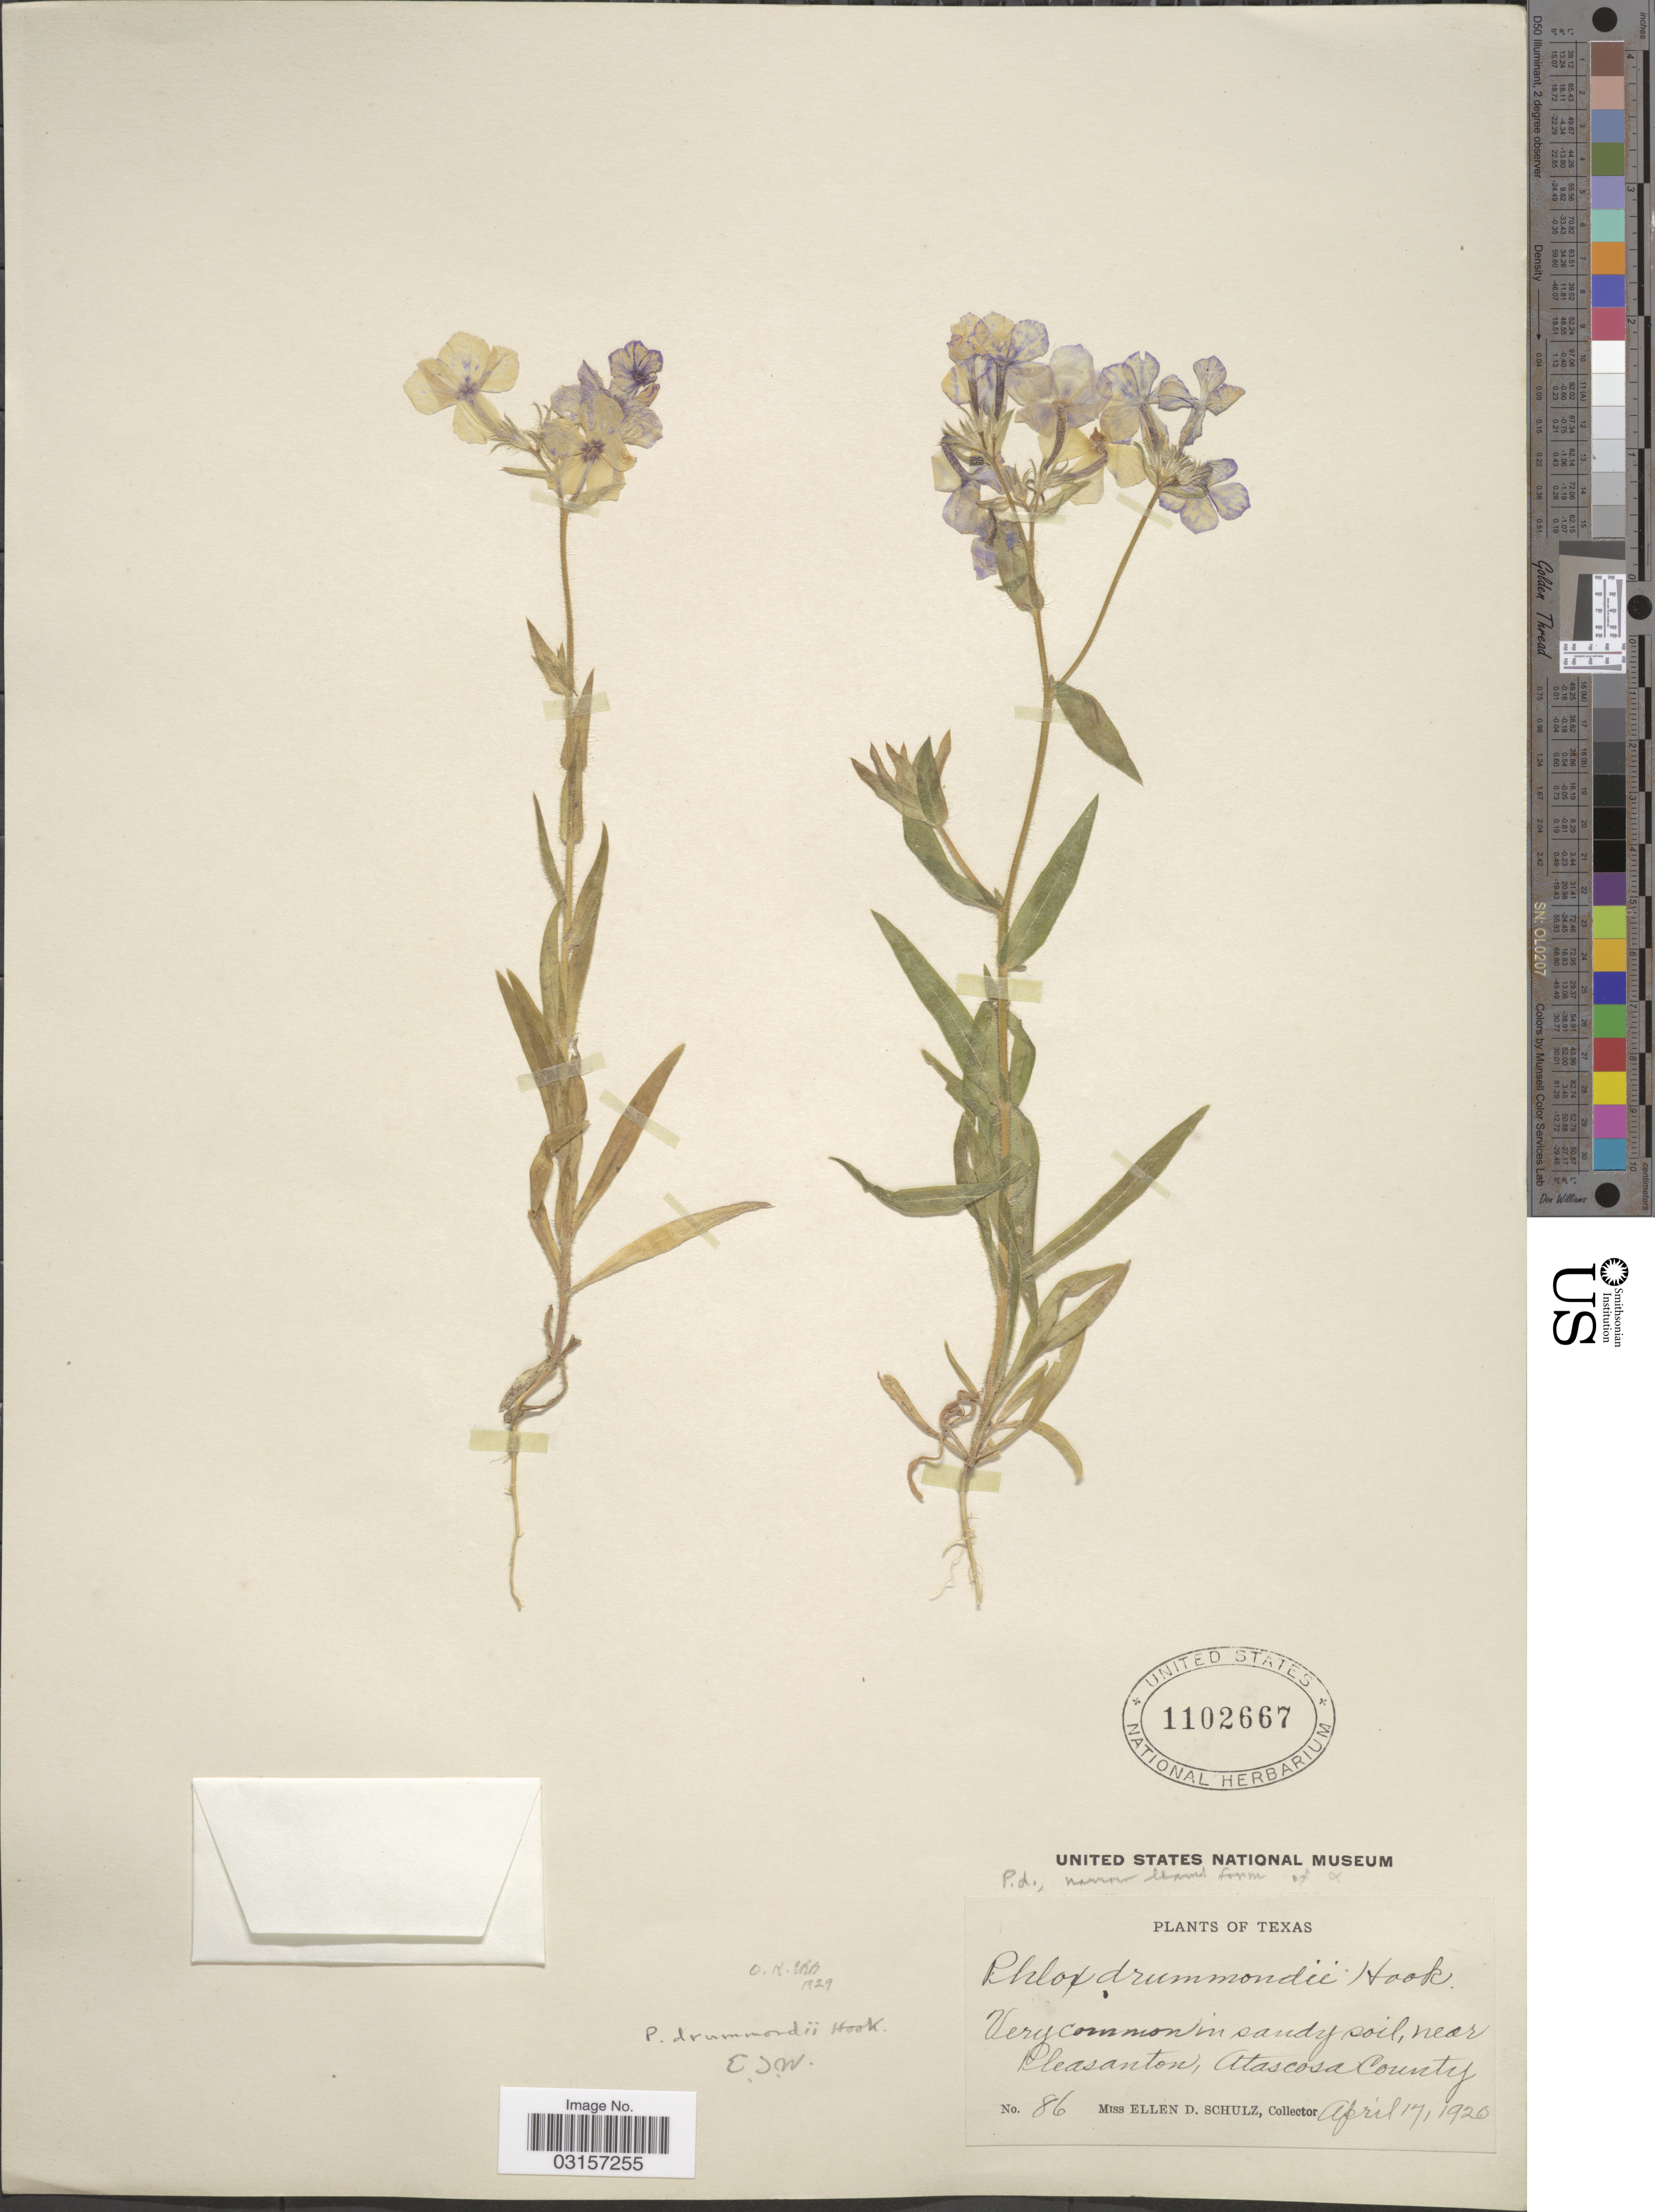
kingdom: Plantae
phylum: Tracheophyta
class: Magnoliopsida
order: Ericales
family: Polemoniaceae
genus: Phlox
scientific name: Phlox drummondii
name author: Hook.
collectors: E. D. Schulz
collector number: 86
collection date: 1920-04-17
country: United States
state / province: Texas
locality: Very common in sandy soil, near Pleasanton, Atascosa County.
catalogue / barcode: US 1102667